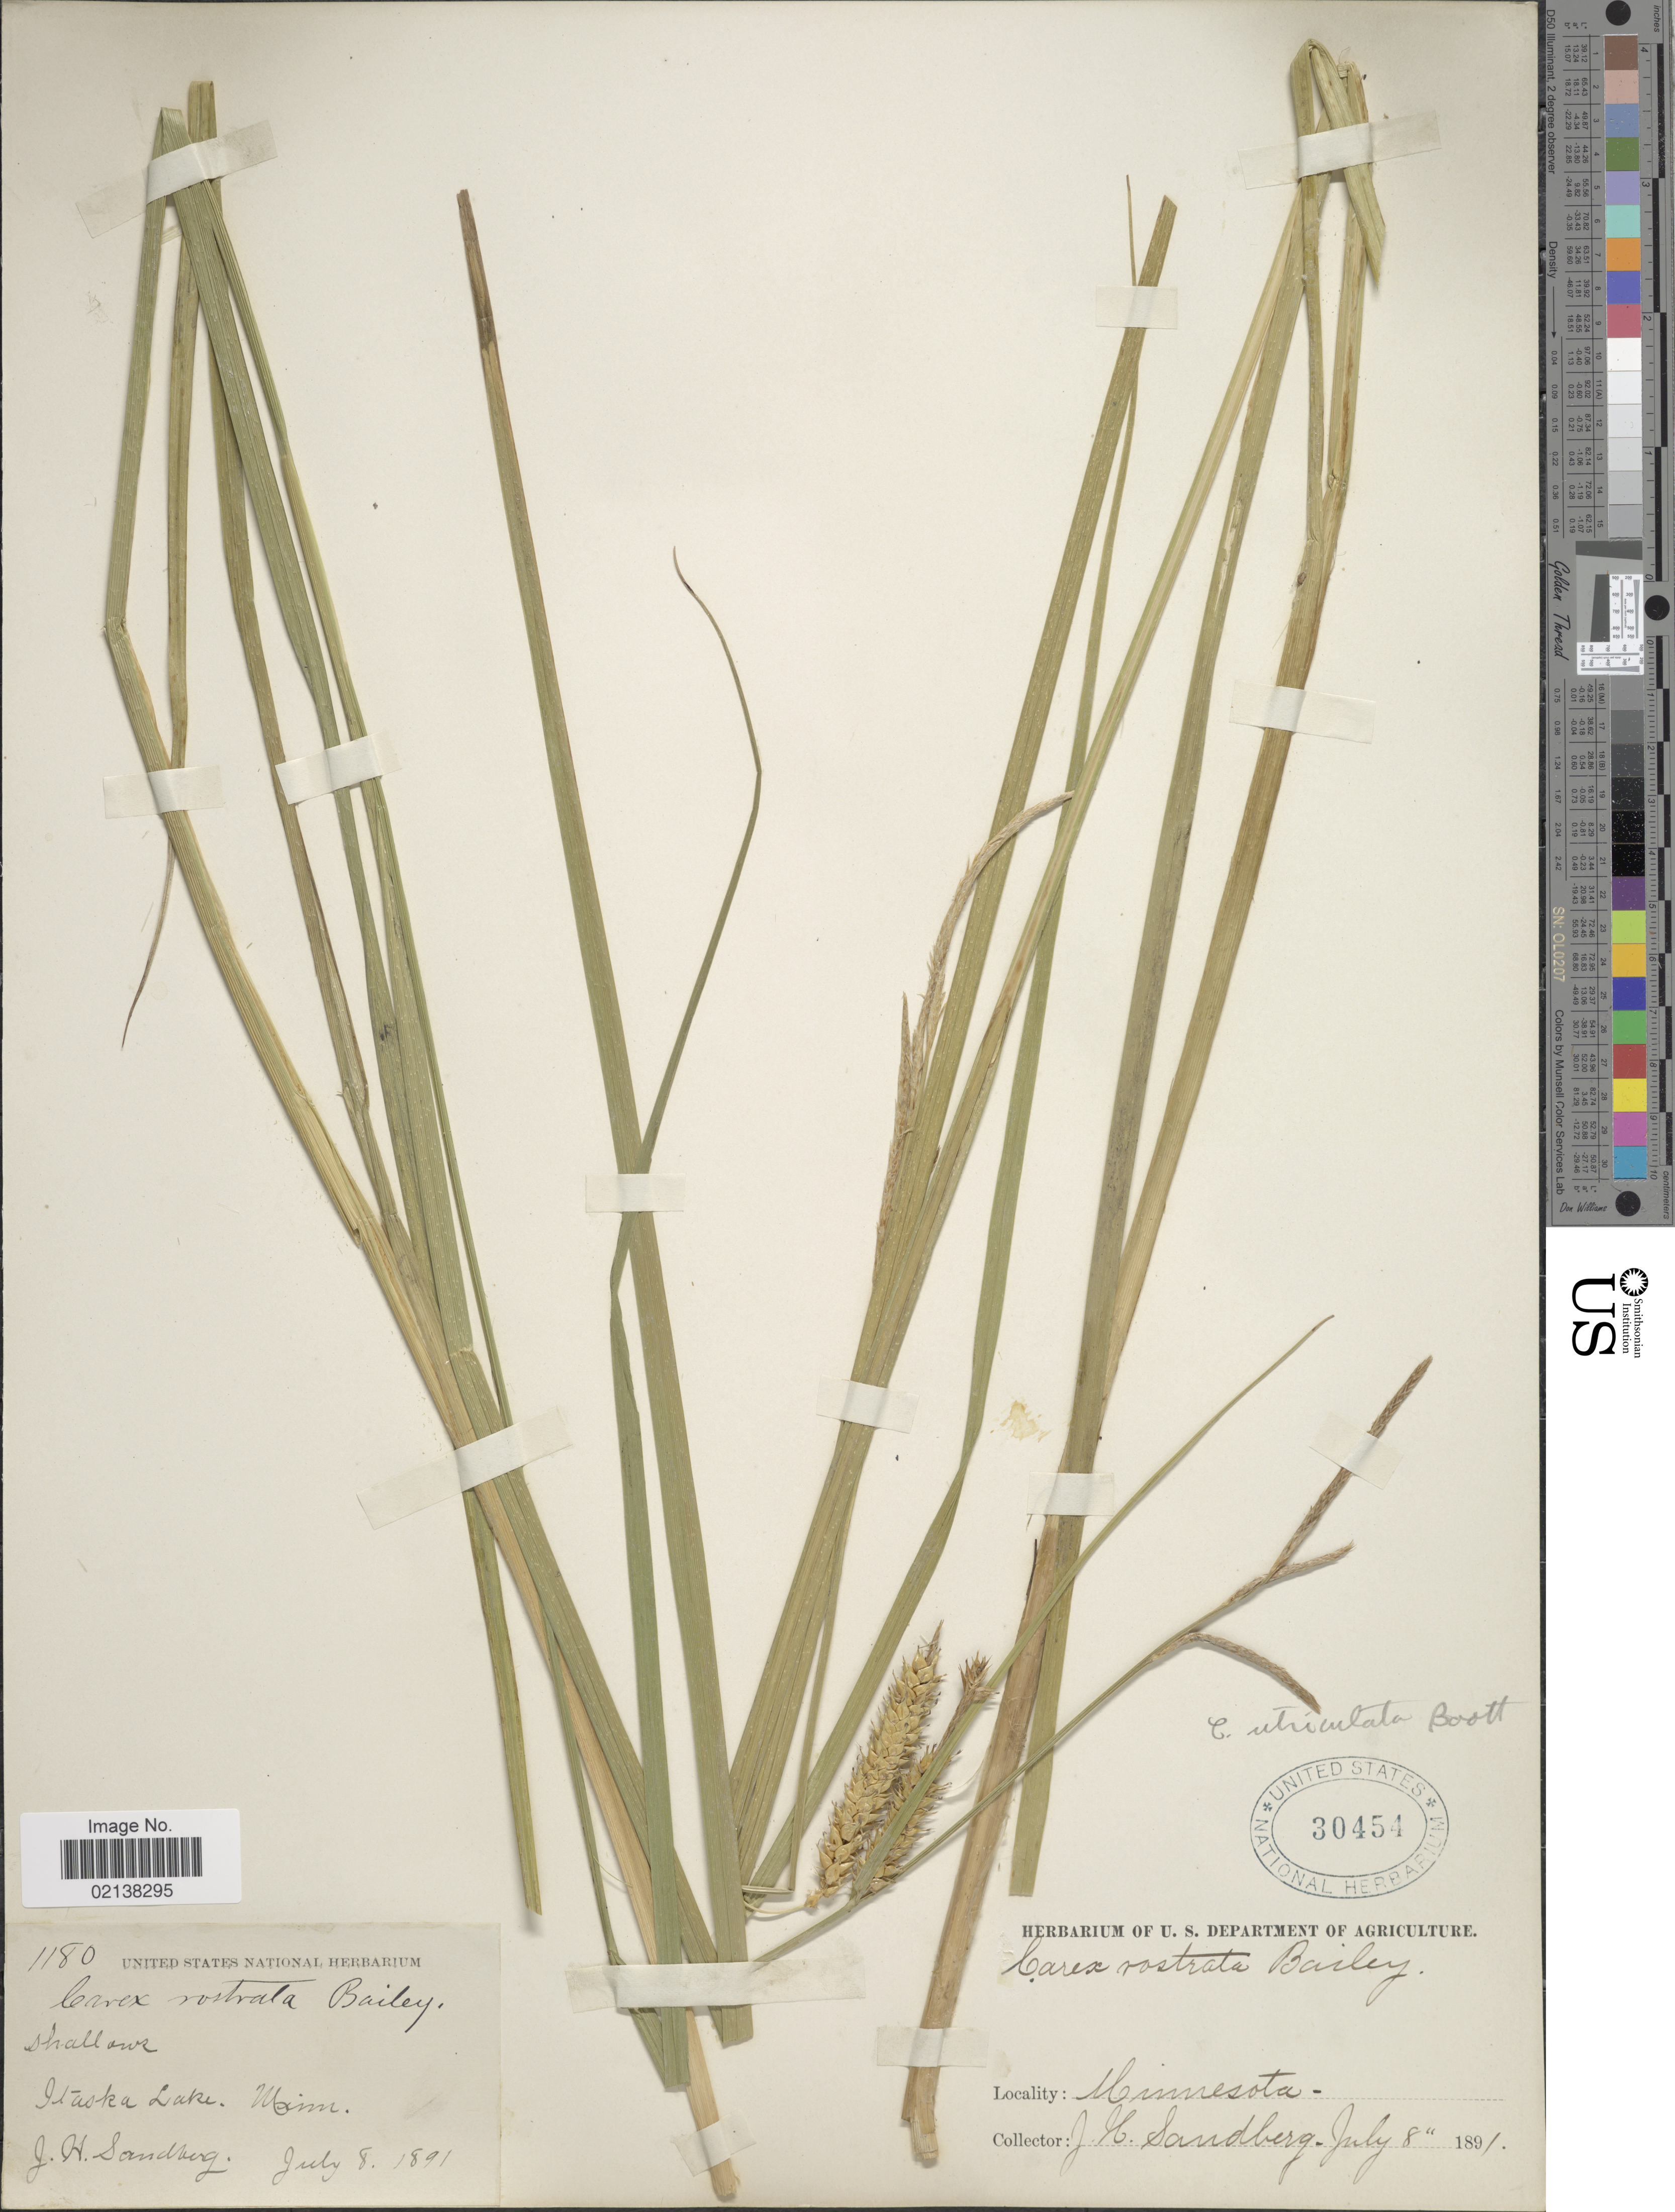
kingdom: Plantae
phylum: Tracheophyta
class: Liliopsida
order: Poales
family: Cyperaceae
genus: Carex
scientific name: Carex utriculata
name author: Boott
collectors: J. H. Sandberg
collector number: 1180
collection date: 1891-07-08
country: United States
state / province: Minnesota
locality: Itaska Lake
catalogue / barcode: US 30454